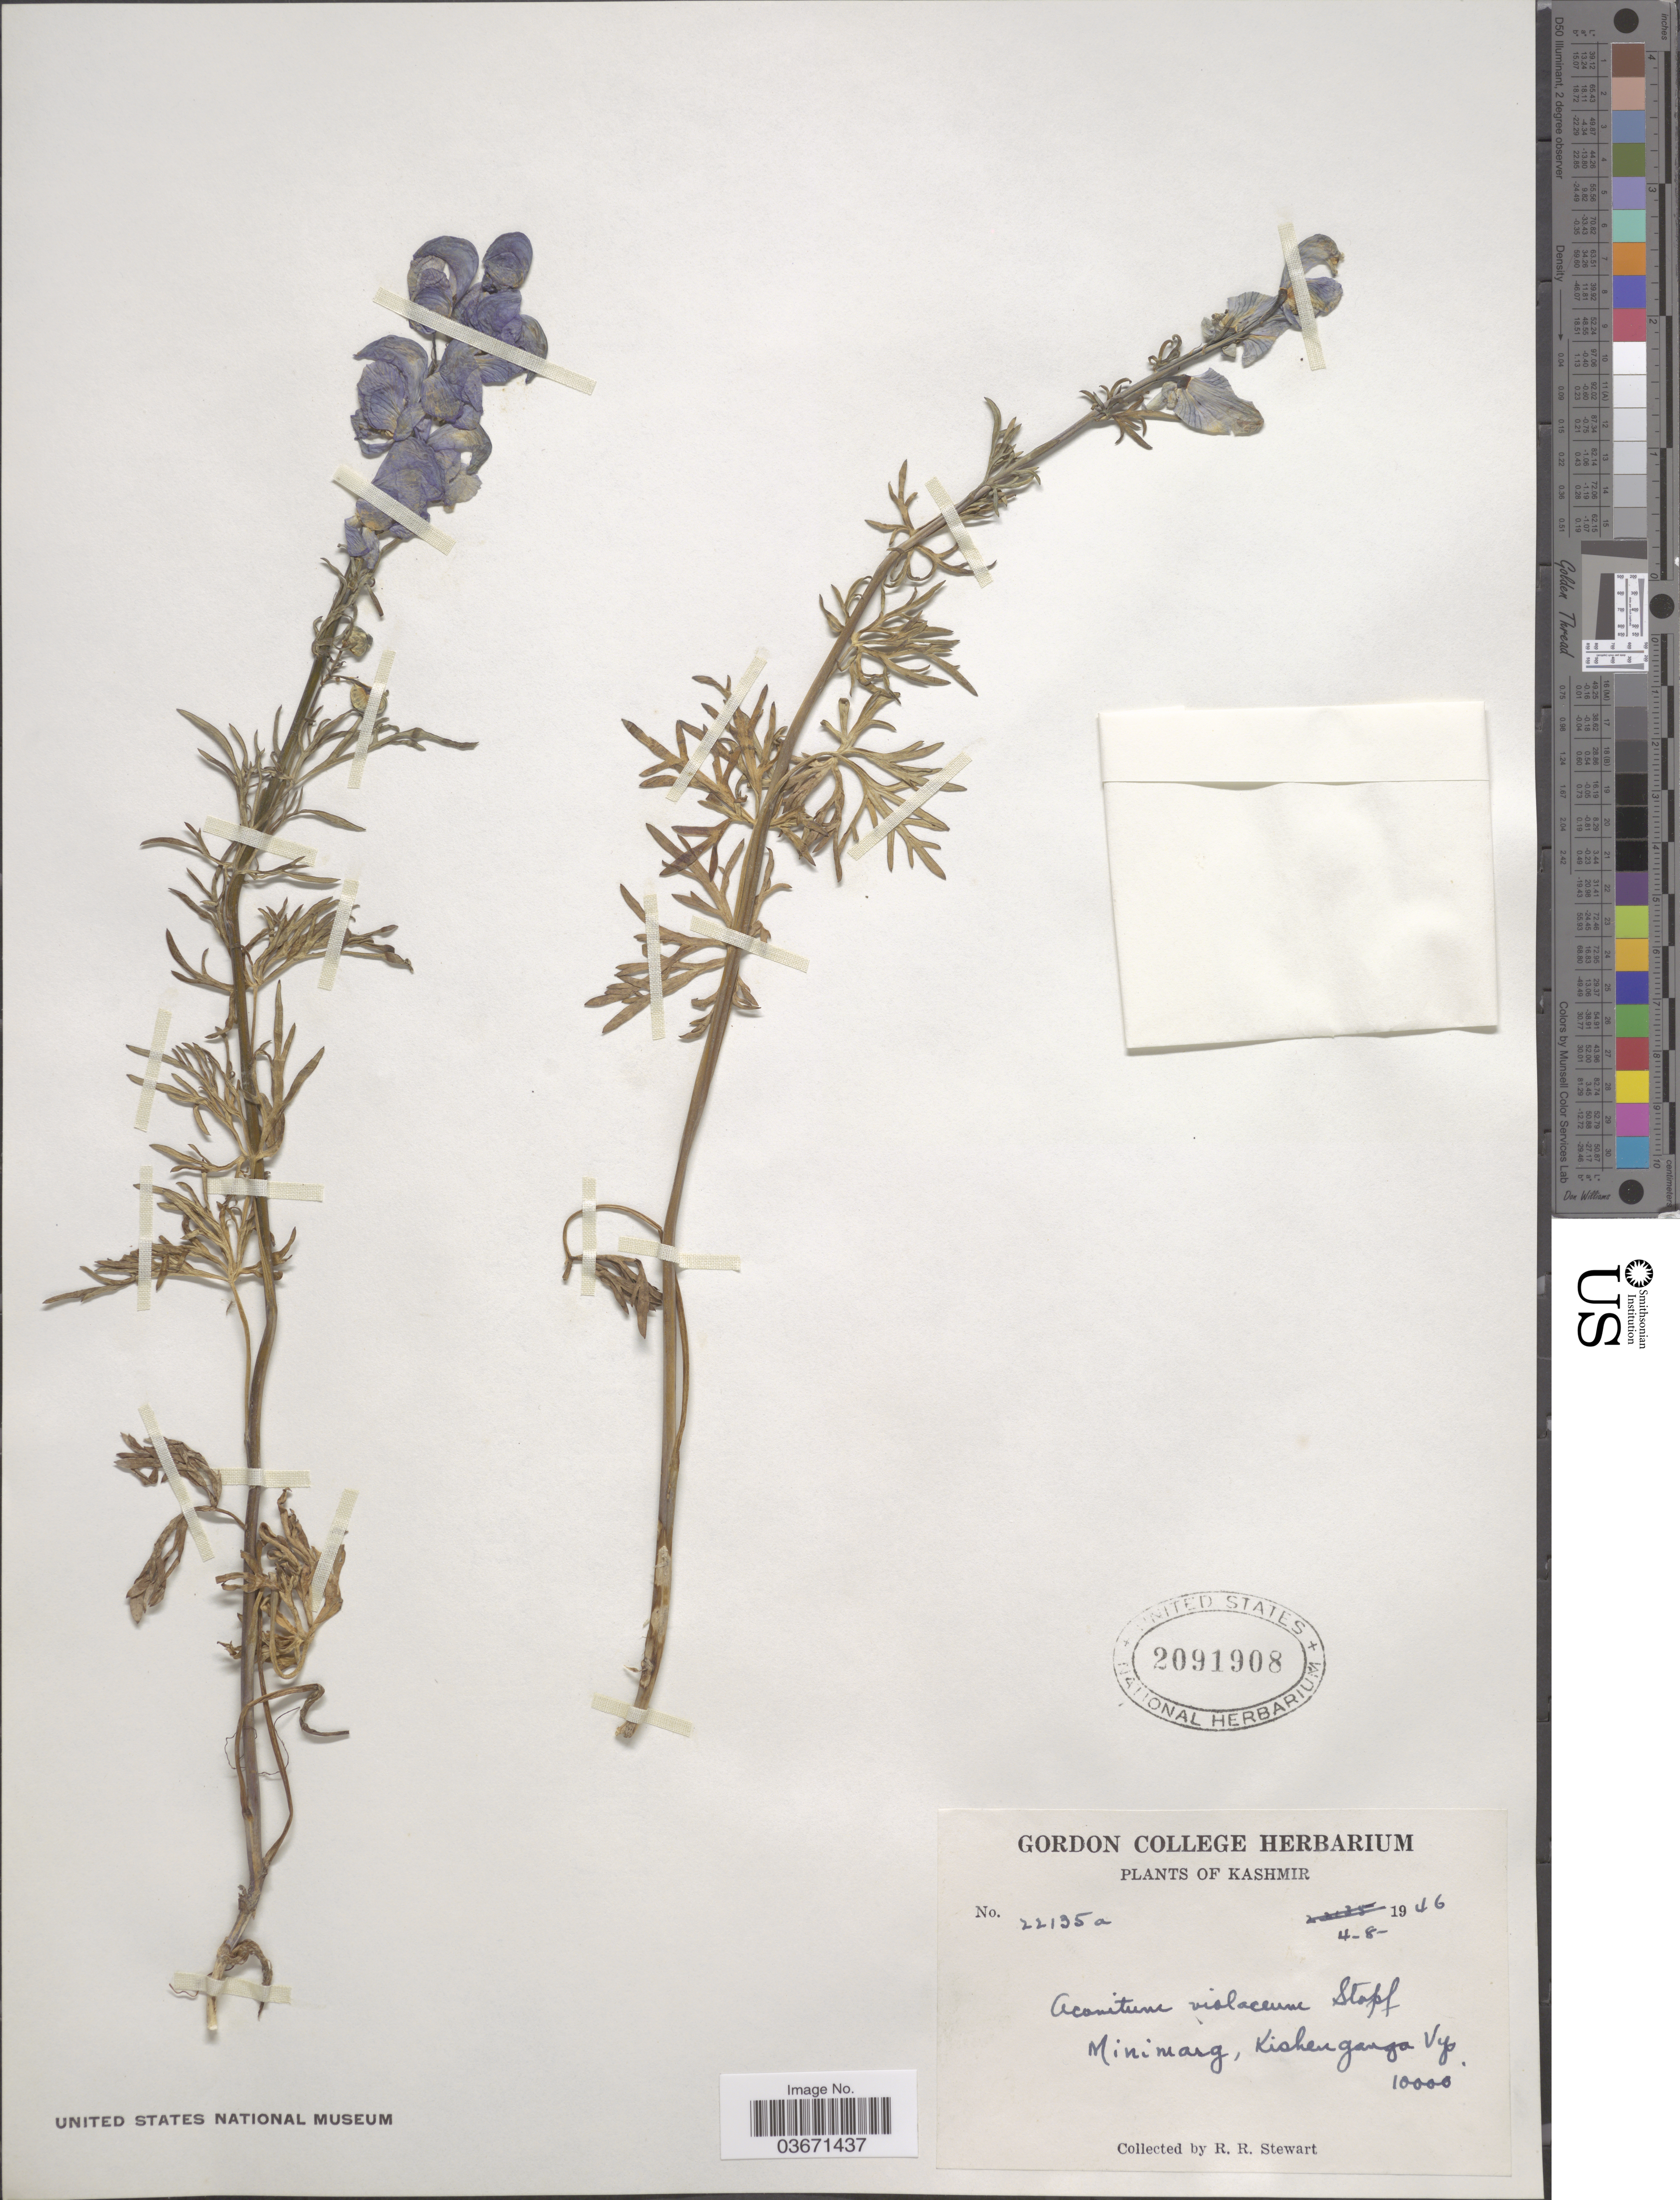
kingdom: Plantae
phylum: Tracheophyta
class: Magnoliopsida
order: Ranunculales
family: Ranunculaceae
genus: Aconitum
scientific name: Aconitum violaceum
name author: Jacquem. ex Stapf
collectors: R. Stewart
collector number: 22135a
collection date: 1946-08-04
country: India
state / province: Jammu and Kashmir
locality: Kashmir. Minimarg, Kishenganga Vy.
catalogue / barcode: US 2091908